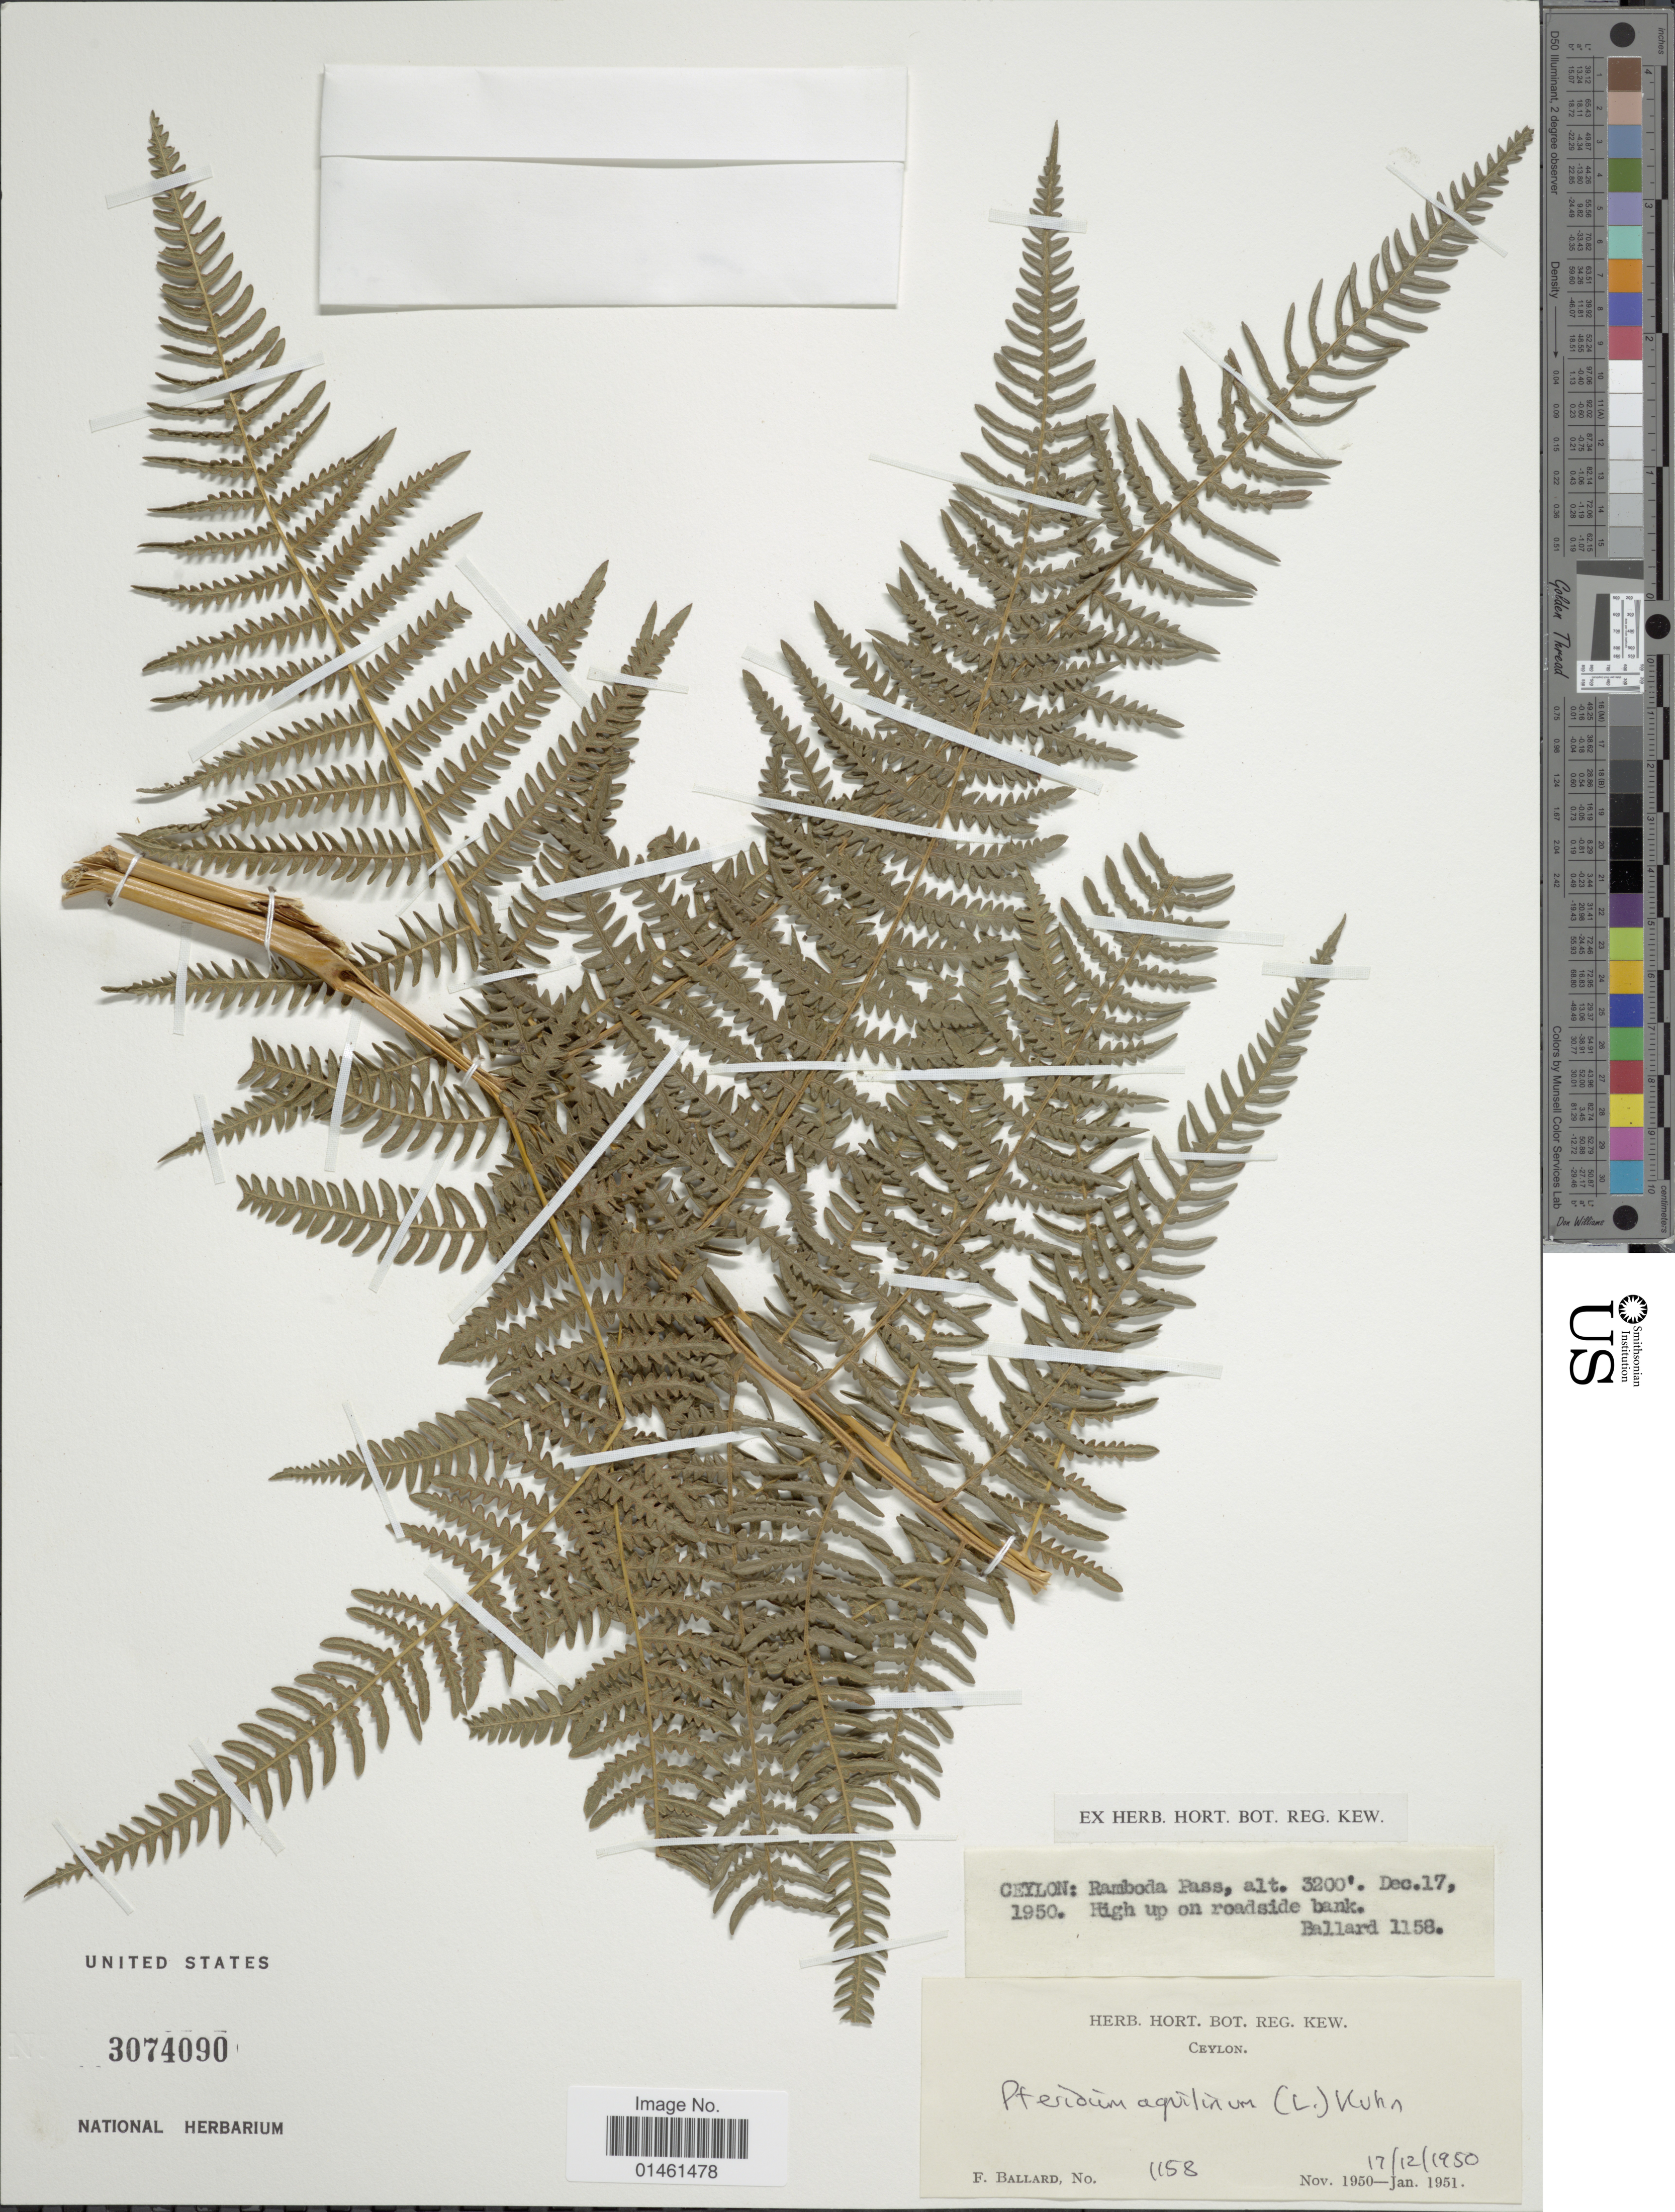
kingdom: Plantae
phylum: Tracheophyta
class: Polypodiopsida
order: Polypodiales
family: Dennstaedtiaceae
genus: Pteridium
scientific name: Pteridium aquilinum var. latiusculum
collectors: F. Ballard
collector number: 1158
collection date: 1950-12-17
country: Sri Lanka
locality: Ceylon: Ramboda Pass, high up on roadside bank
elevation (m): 975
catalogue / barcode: US 3074090